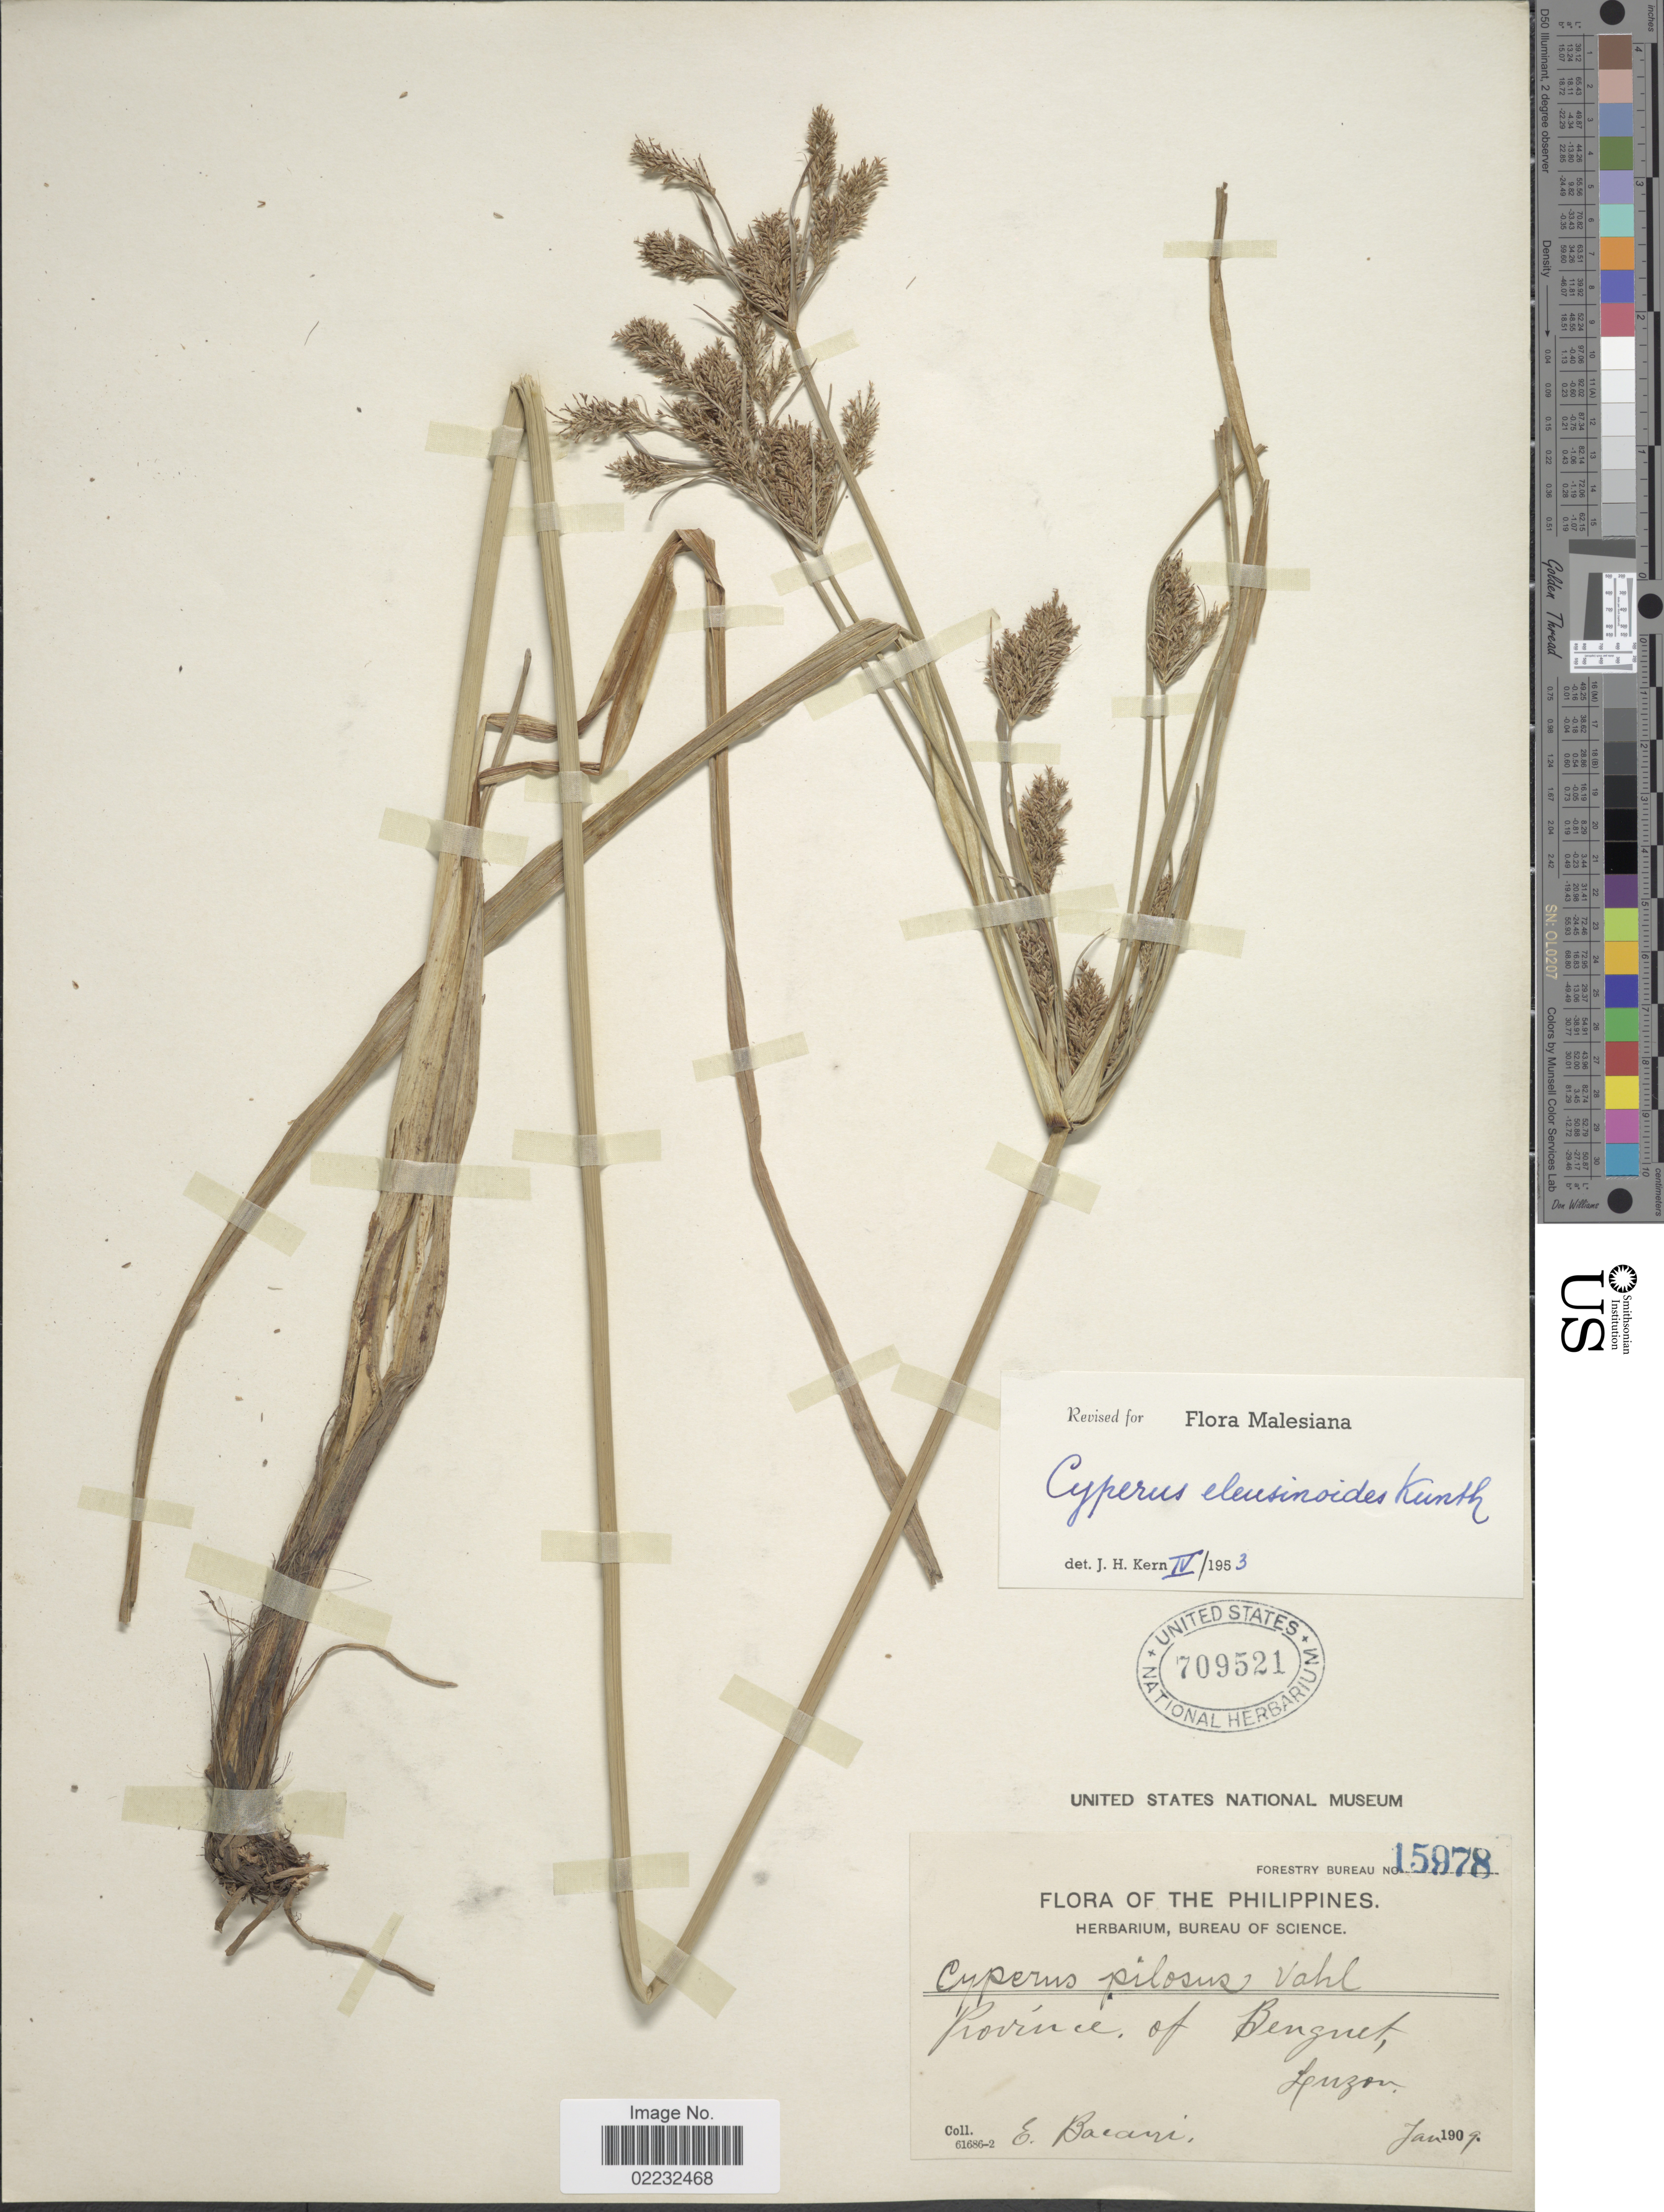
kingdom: Plantae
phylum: Tracheophyta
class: Liliopsida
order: Poales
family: Cyperaceae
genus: Cyperus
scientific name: Cyperus nutans subsp. eleusinoides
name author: (Kunth) T. Koyama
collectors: E. Bacani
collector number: Forestry Bureau 15978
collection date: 1909-01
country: Philippines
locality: Province of Benguet, Luzon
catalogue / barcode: US 709521